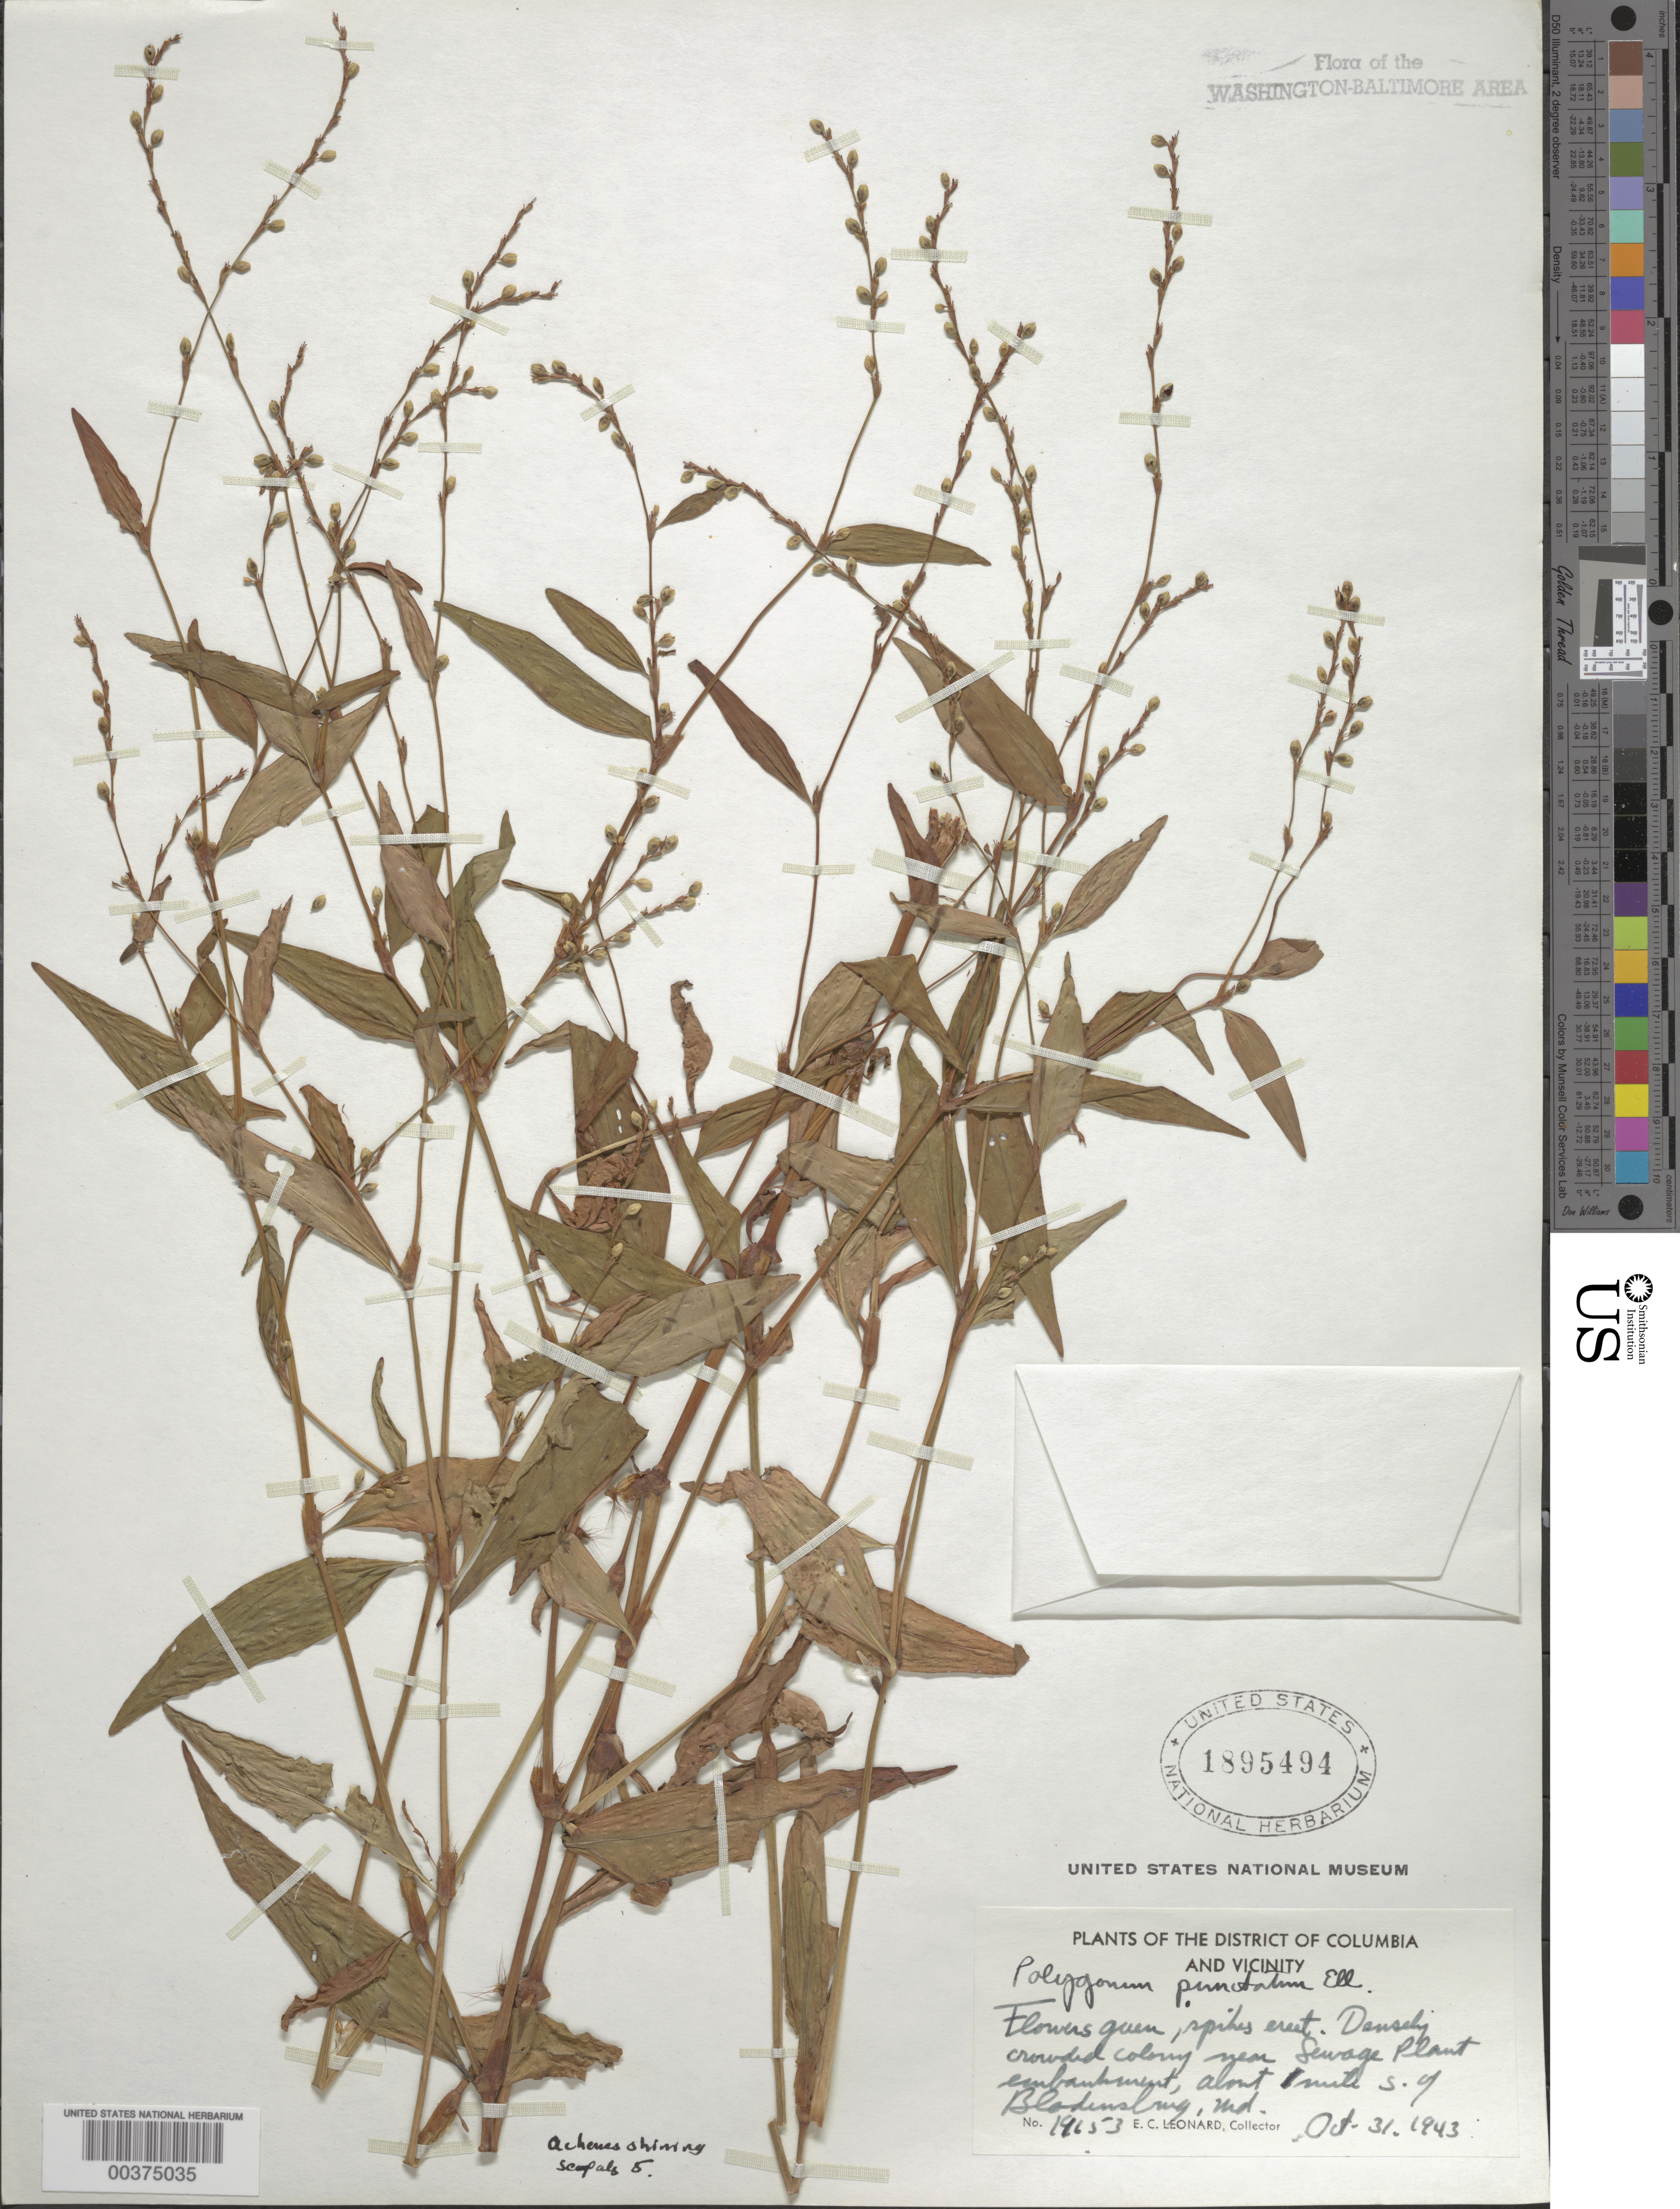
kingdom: Plantae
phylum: Tracheophyta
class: Magnoliopsida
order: Caryophyllales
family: Polygonaceae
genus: Persicaria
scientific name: Persicaria punctata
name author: (Elliott) Small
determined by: Atha, D. E.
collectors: E. C. Leonard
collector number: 19653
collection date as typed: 31 Oct 1943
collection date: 1943-10-31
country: United States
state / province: Maryland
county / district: Prince George's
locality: Sewage Plant, southwest of Bladensburg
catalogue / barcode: US 1895494